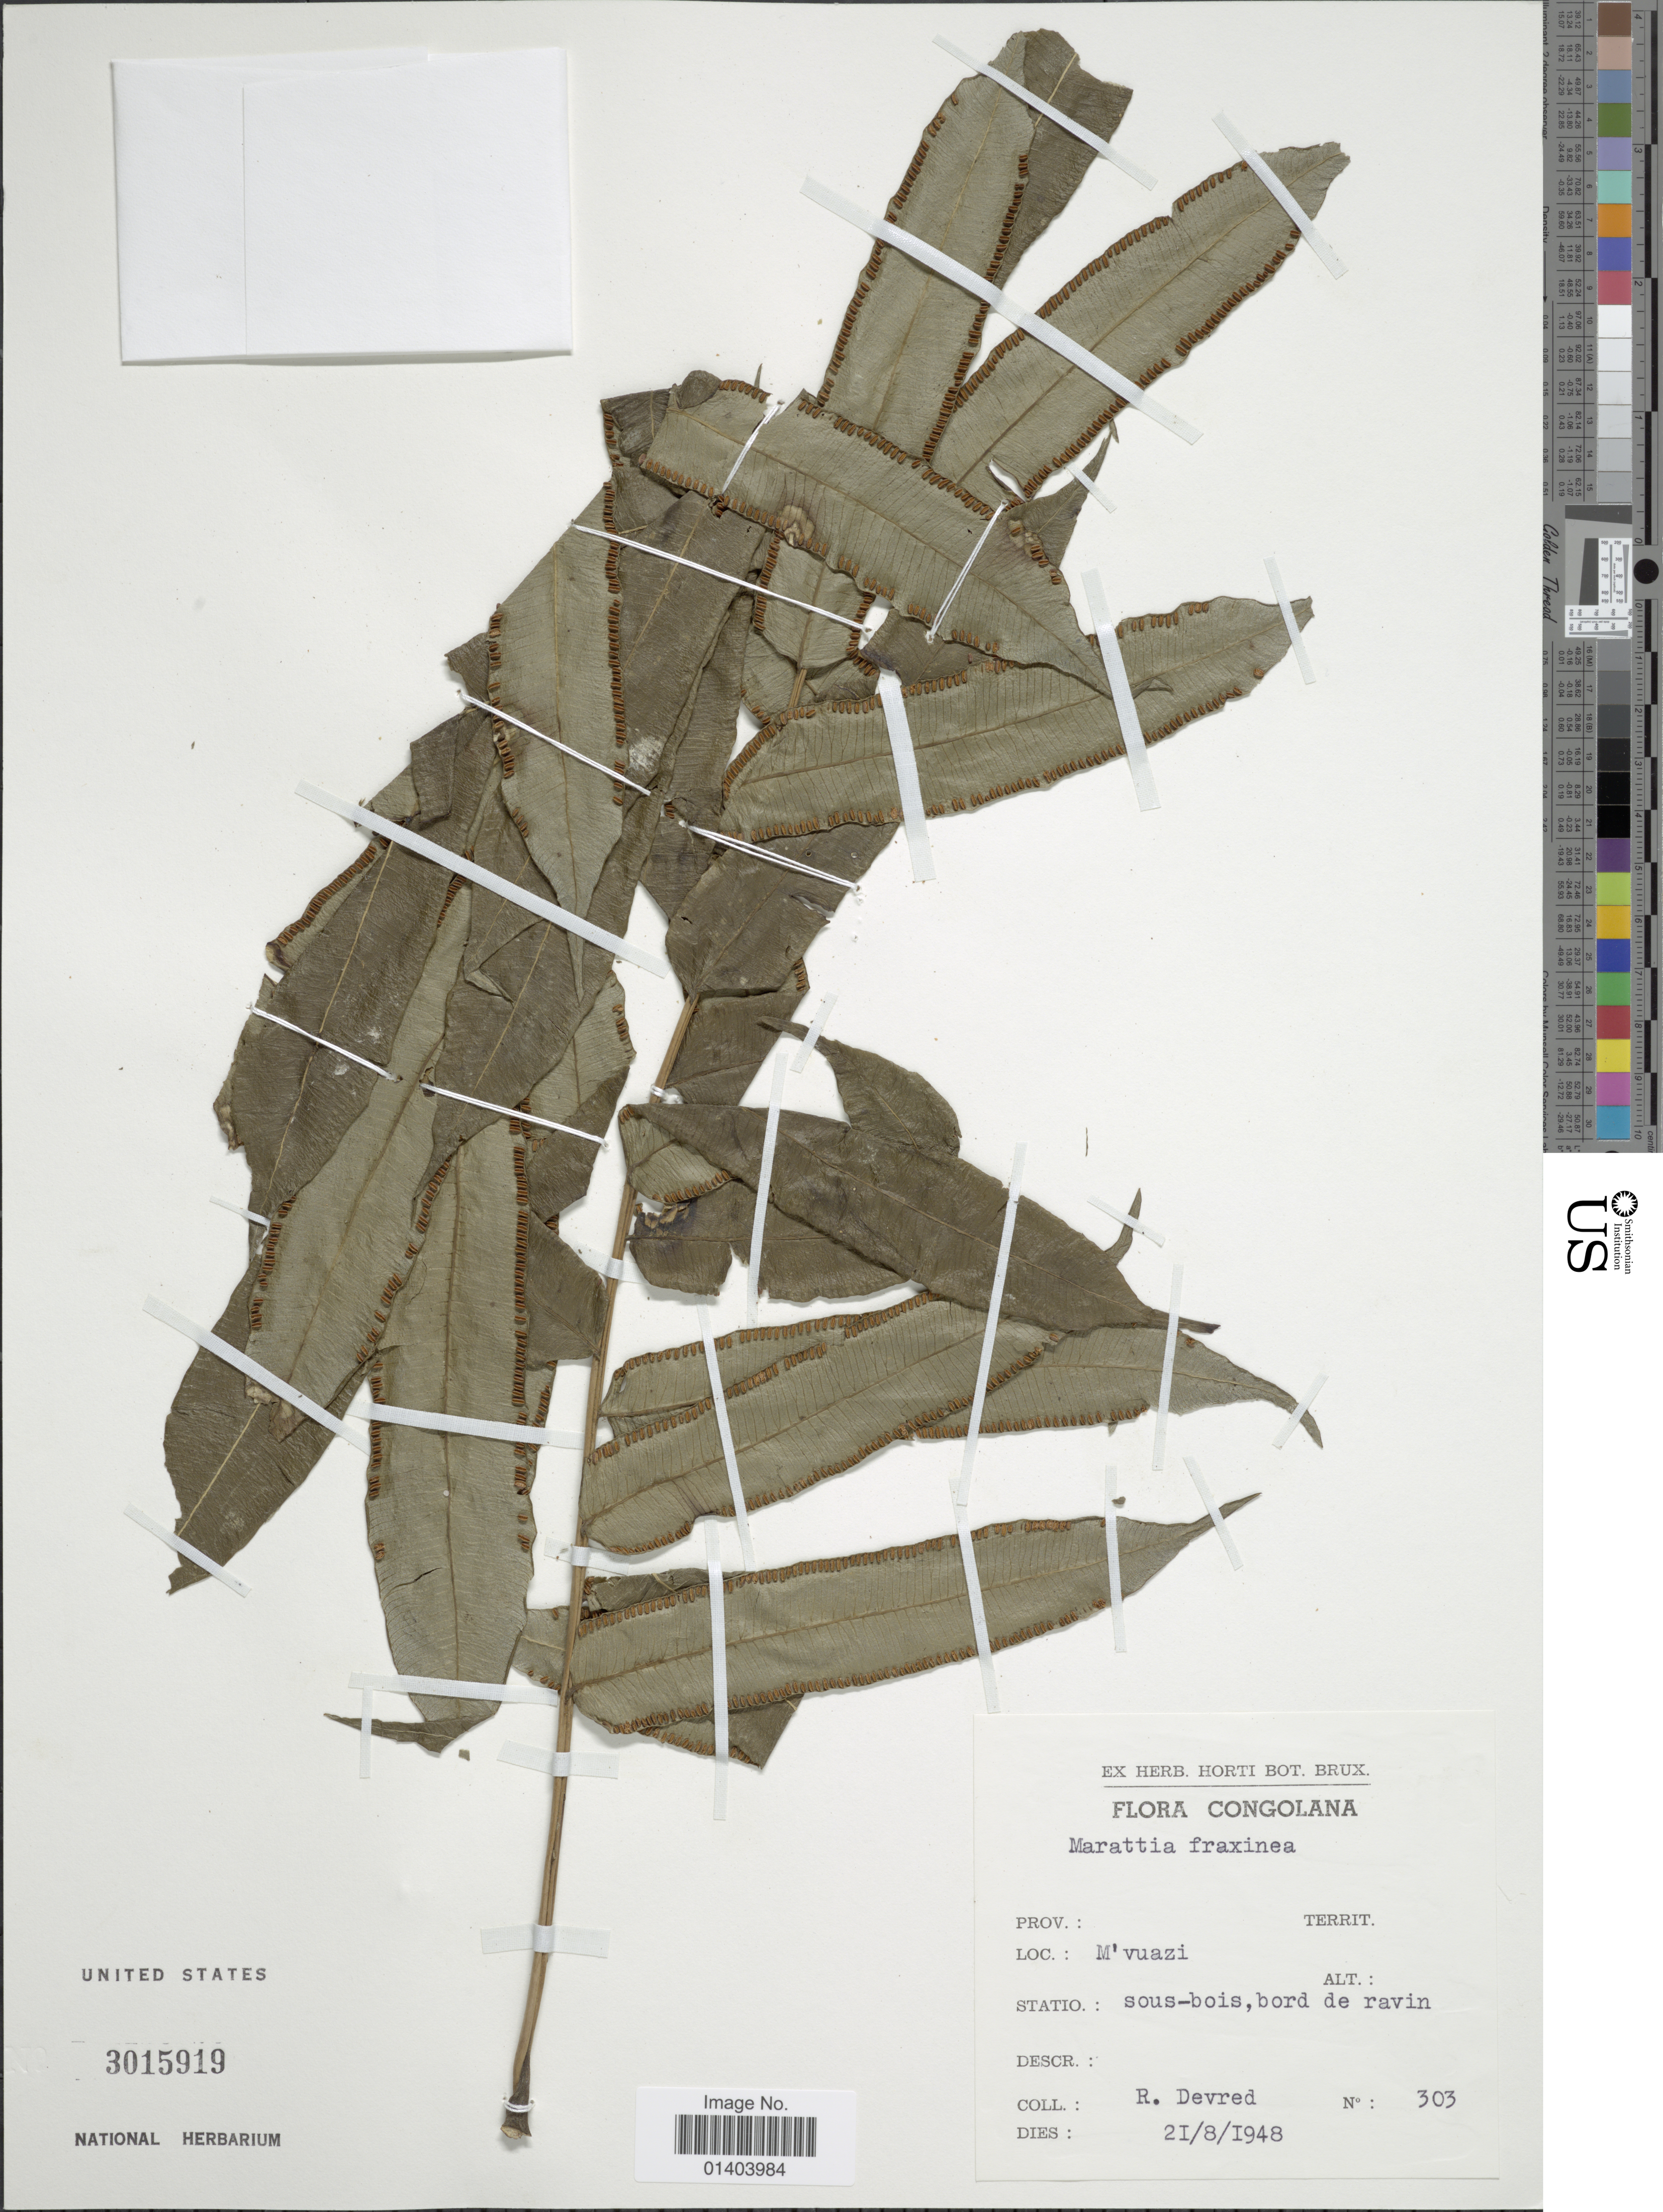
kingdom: Plantae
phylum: Tracheophyta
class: Polypodiopsida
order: Marattiales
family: Marattiaceae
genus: Ptisana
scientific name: Ptisana fraxinea var. fraxinea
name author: (Sm.) Murdock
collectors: R. Devred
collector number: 303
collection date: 1948-08-21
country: Congo, Democratic Republic of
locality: M'vuazi, Statio: sous-bois, bord de ravin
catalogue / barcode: US 3015919